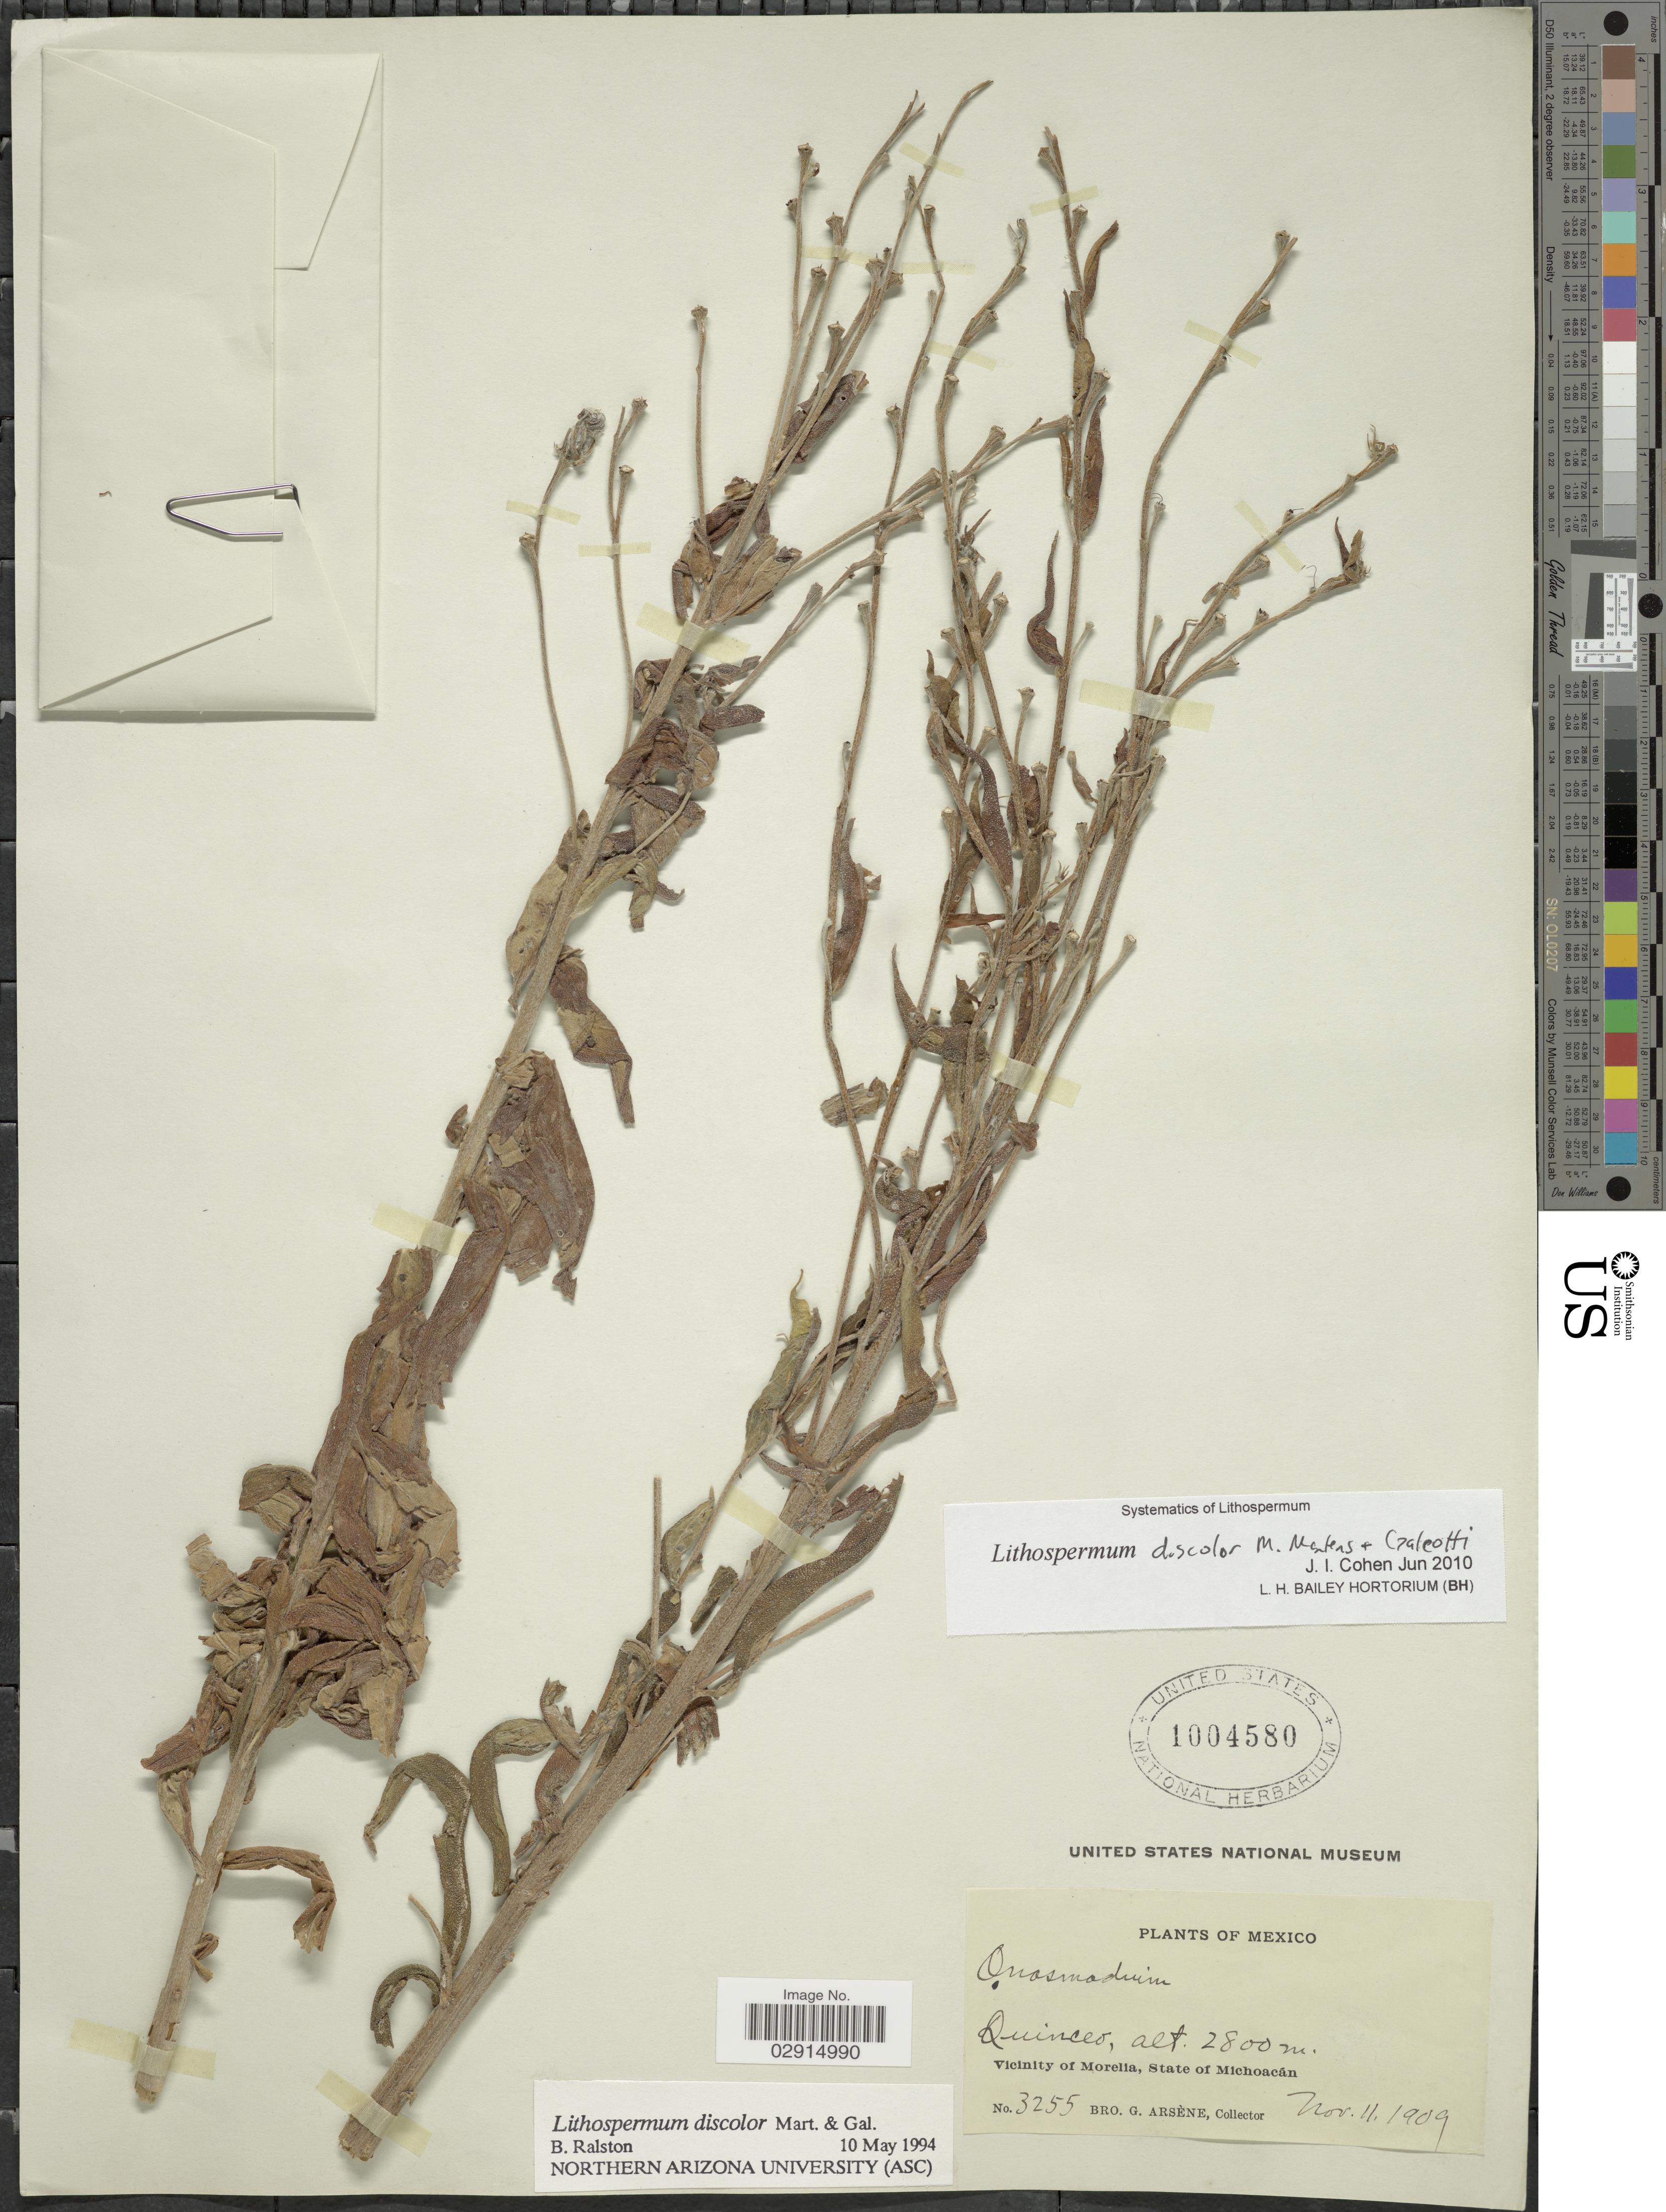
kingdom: Plantae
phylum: Tracheophyta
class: Magnoliopsida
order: Boraginales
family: Boraginaceae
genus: Lithospermum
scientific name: Lithospermum discolor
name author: M. Martens & Galeotti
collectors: Bro. G. Arsène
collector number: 3255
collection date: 1909-11-11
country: Mexico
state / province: Michoacán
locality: Quinceo. Vicinity of Morelia, State of Michoacán. Mexico.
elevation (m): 2800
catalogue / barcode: US 1004580